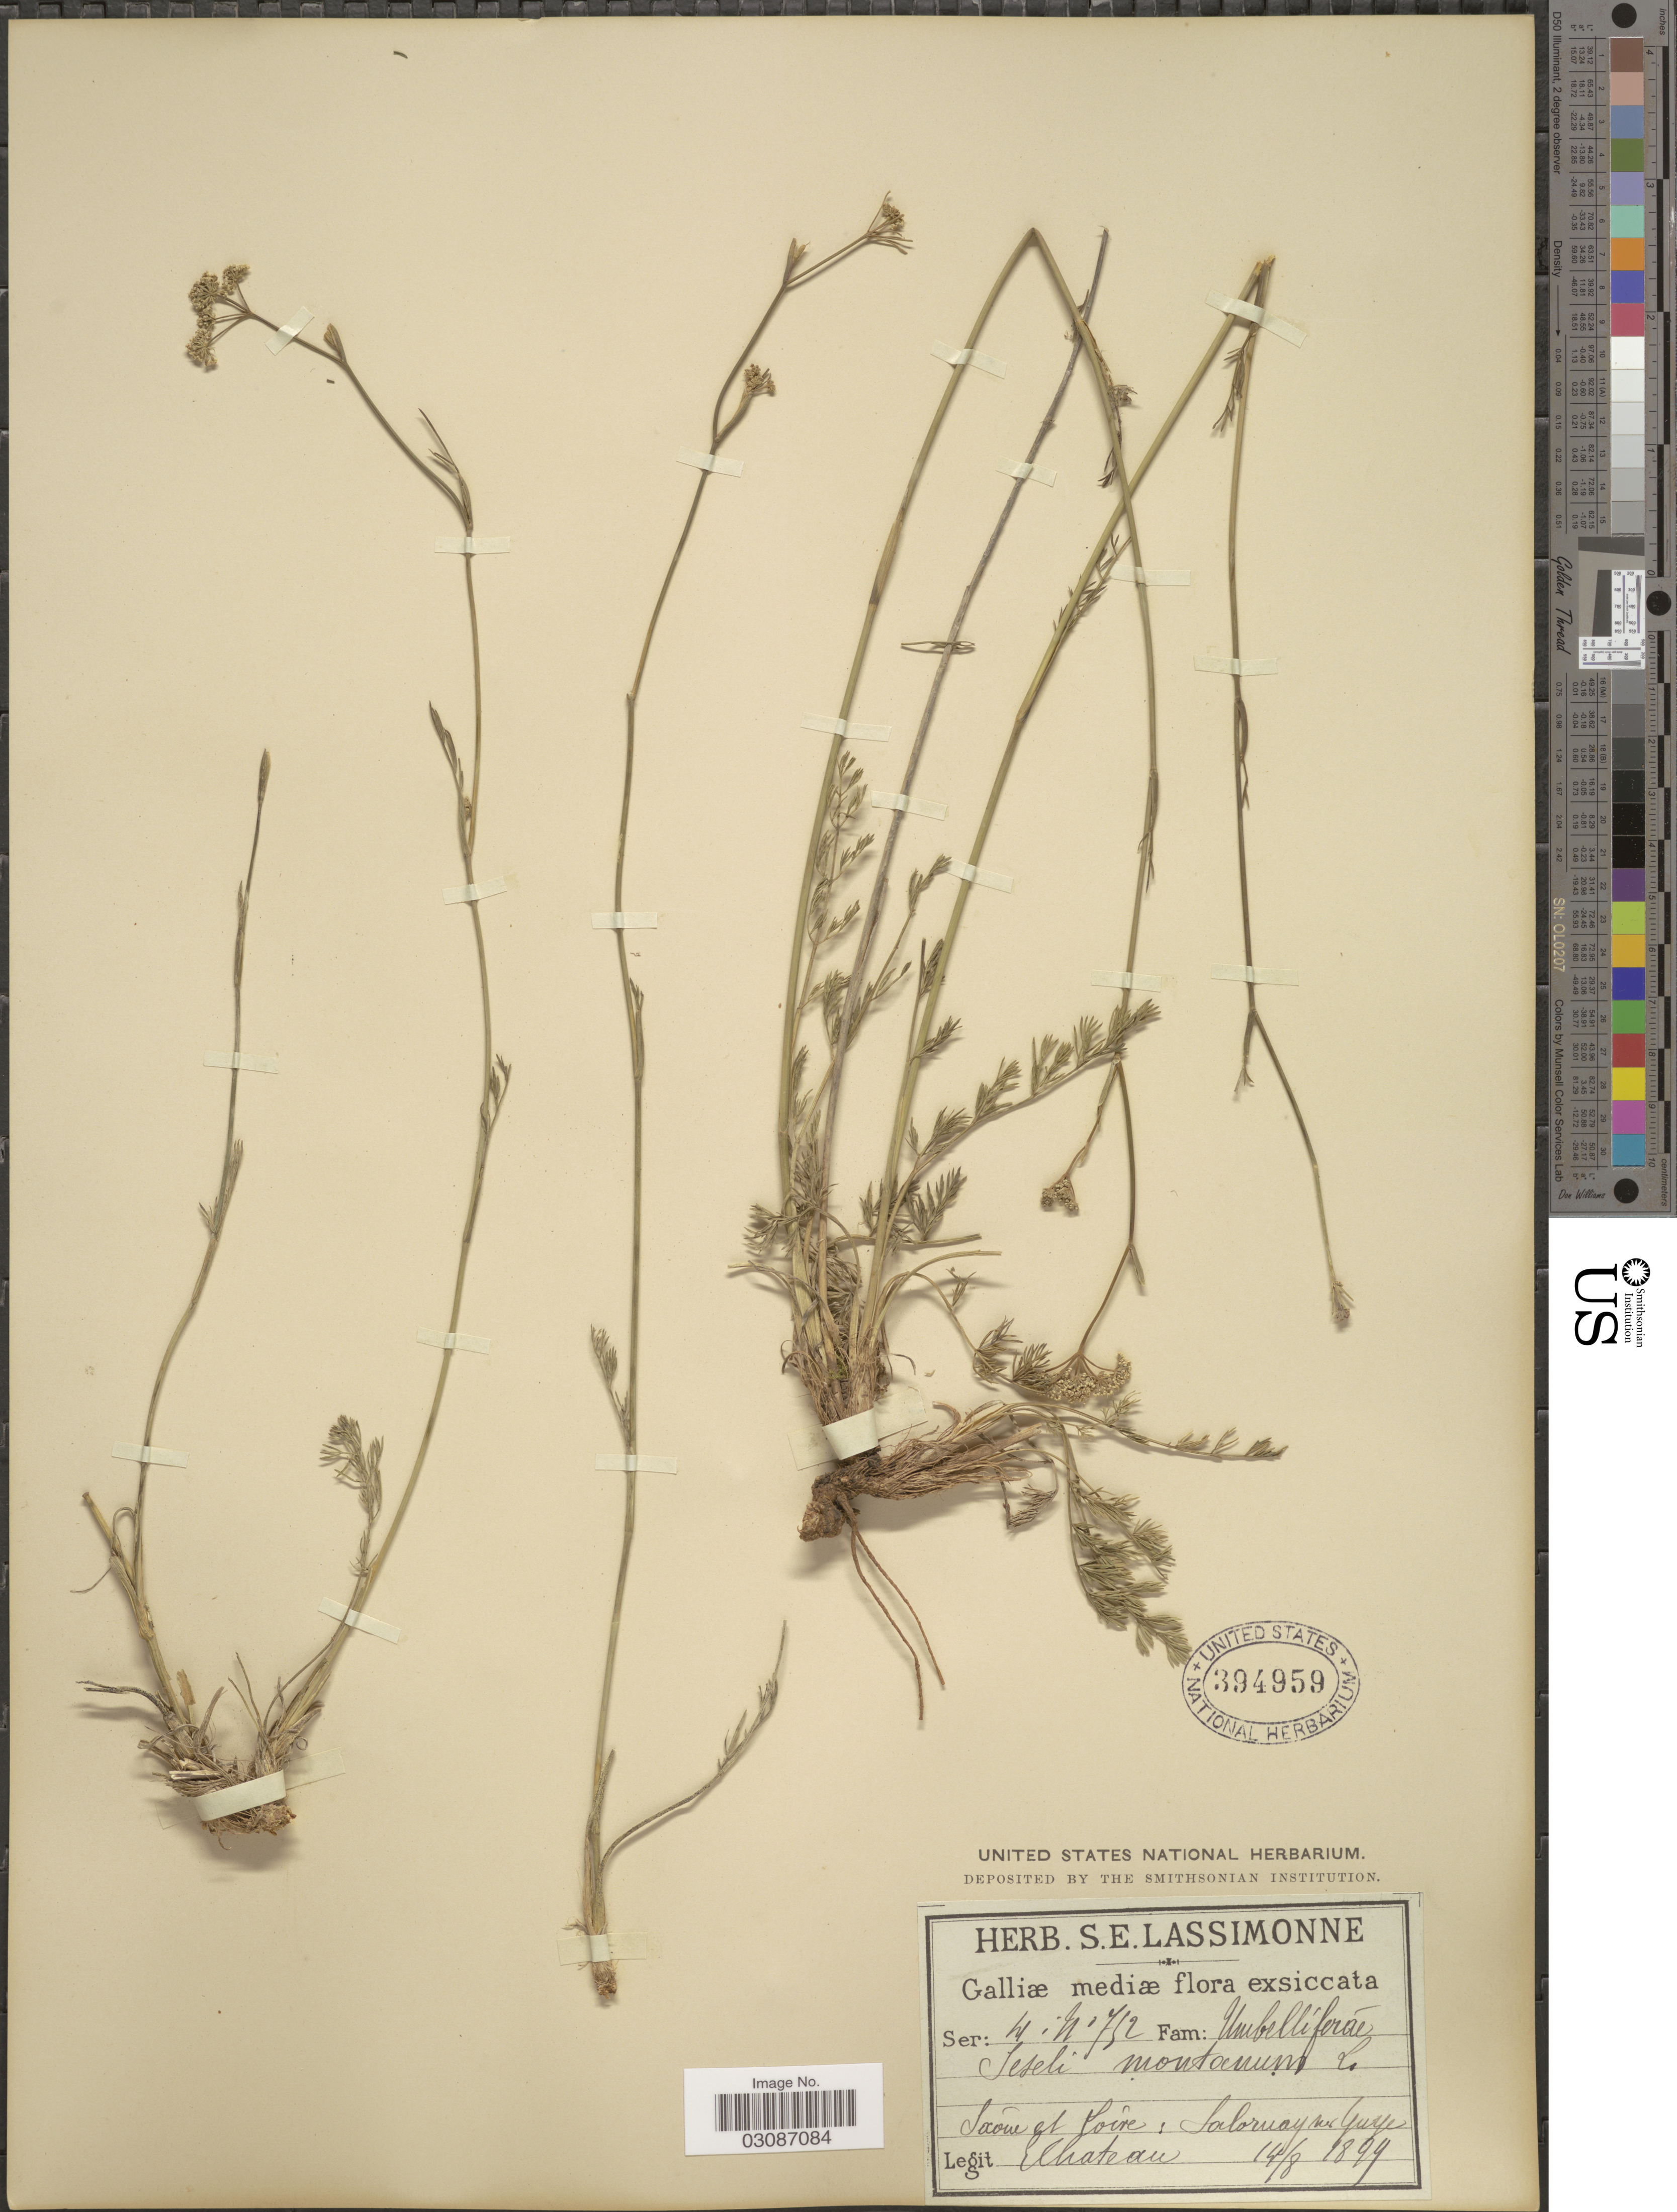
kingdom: Plantae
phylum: Tracheophyta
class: Magnoliopsida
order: Apiales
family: Apiaceae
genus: Seseli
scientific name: Seseli montanum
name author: L.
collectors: E. Chateau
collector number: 752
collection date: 1899-08-14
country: France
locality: Galliæ mediæ. Saone et Loire: Salornay sur Guye.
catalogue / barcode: US 394959